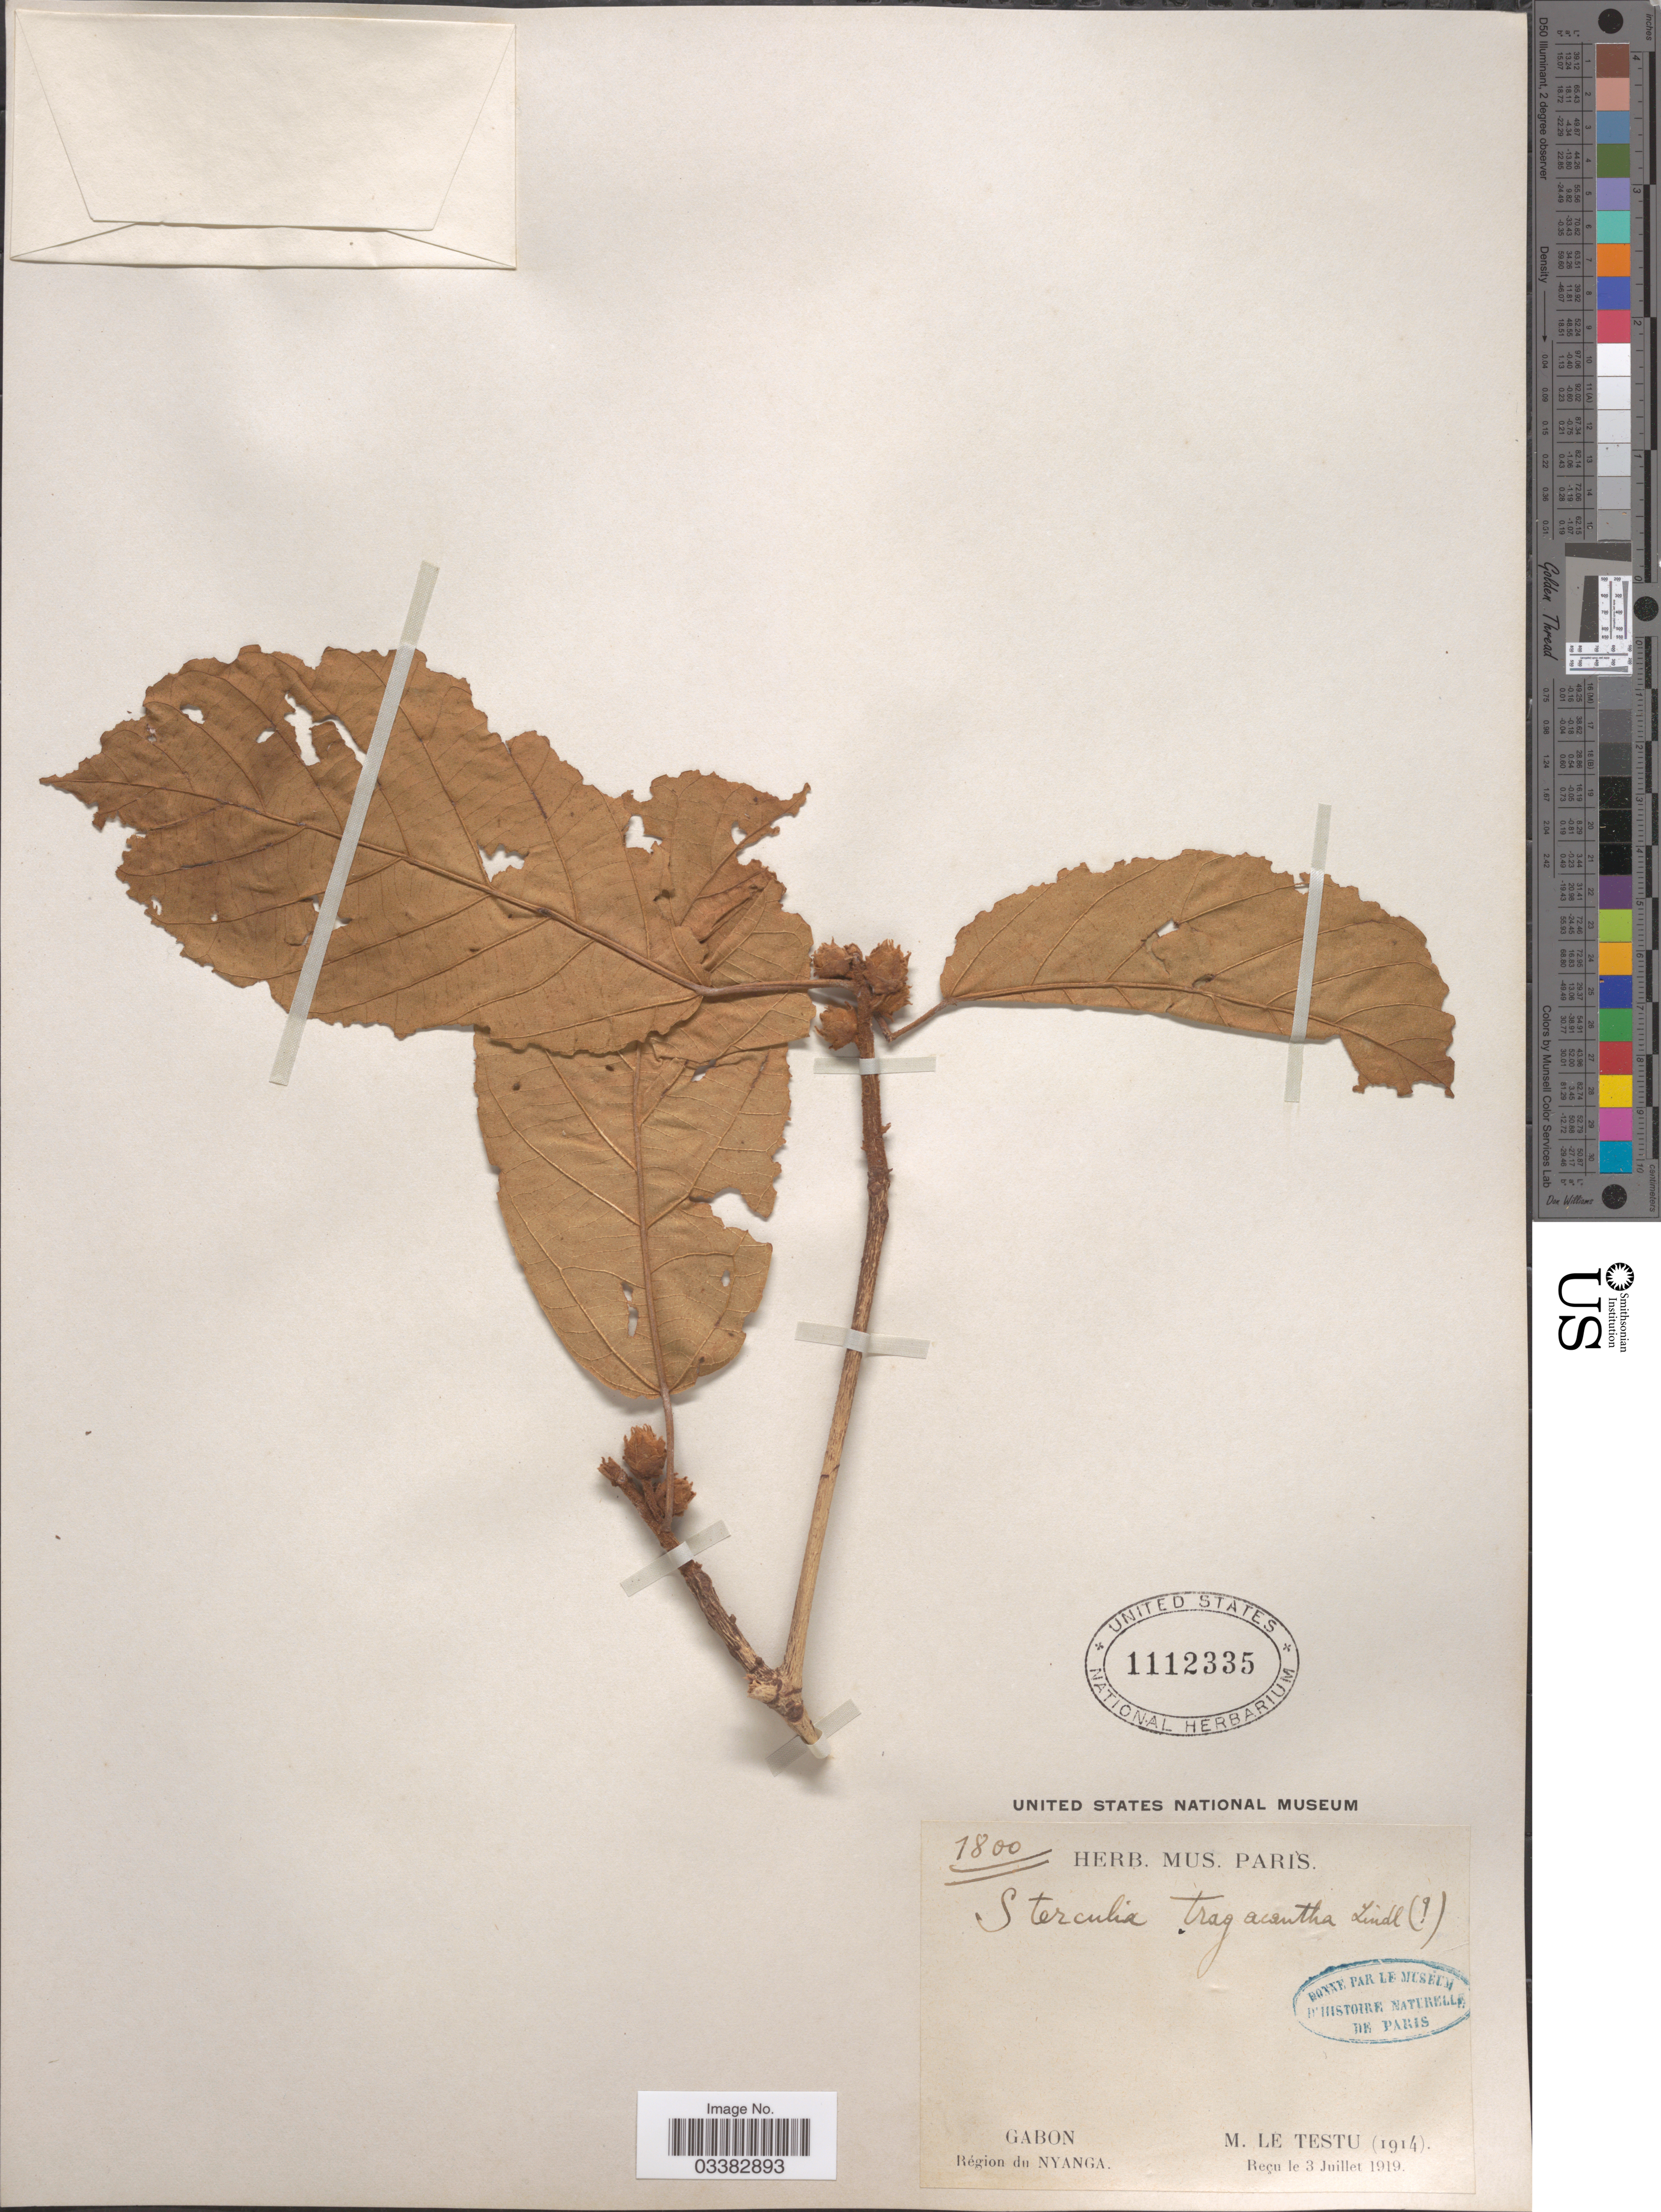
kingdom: Plantae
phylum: Tracheophyta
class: Magnoliopsida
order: Malvales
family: Malvaceae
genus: Sterculia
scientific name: Sterculia tragacantha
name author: Lindl.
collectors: M. Le Testu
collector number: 1800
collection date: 1914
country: Gabon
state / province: Nyanga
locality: Région du Nyanga.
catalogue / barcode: US 1112335